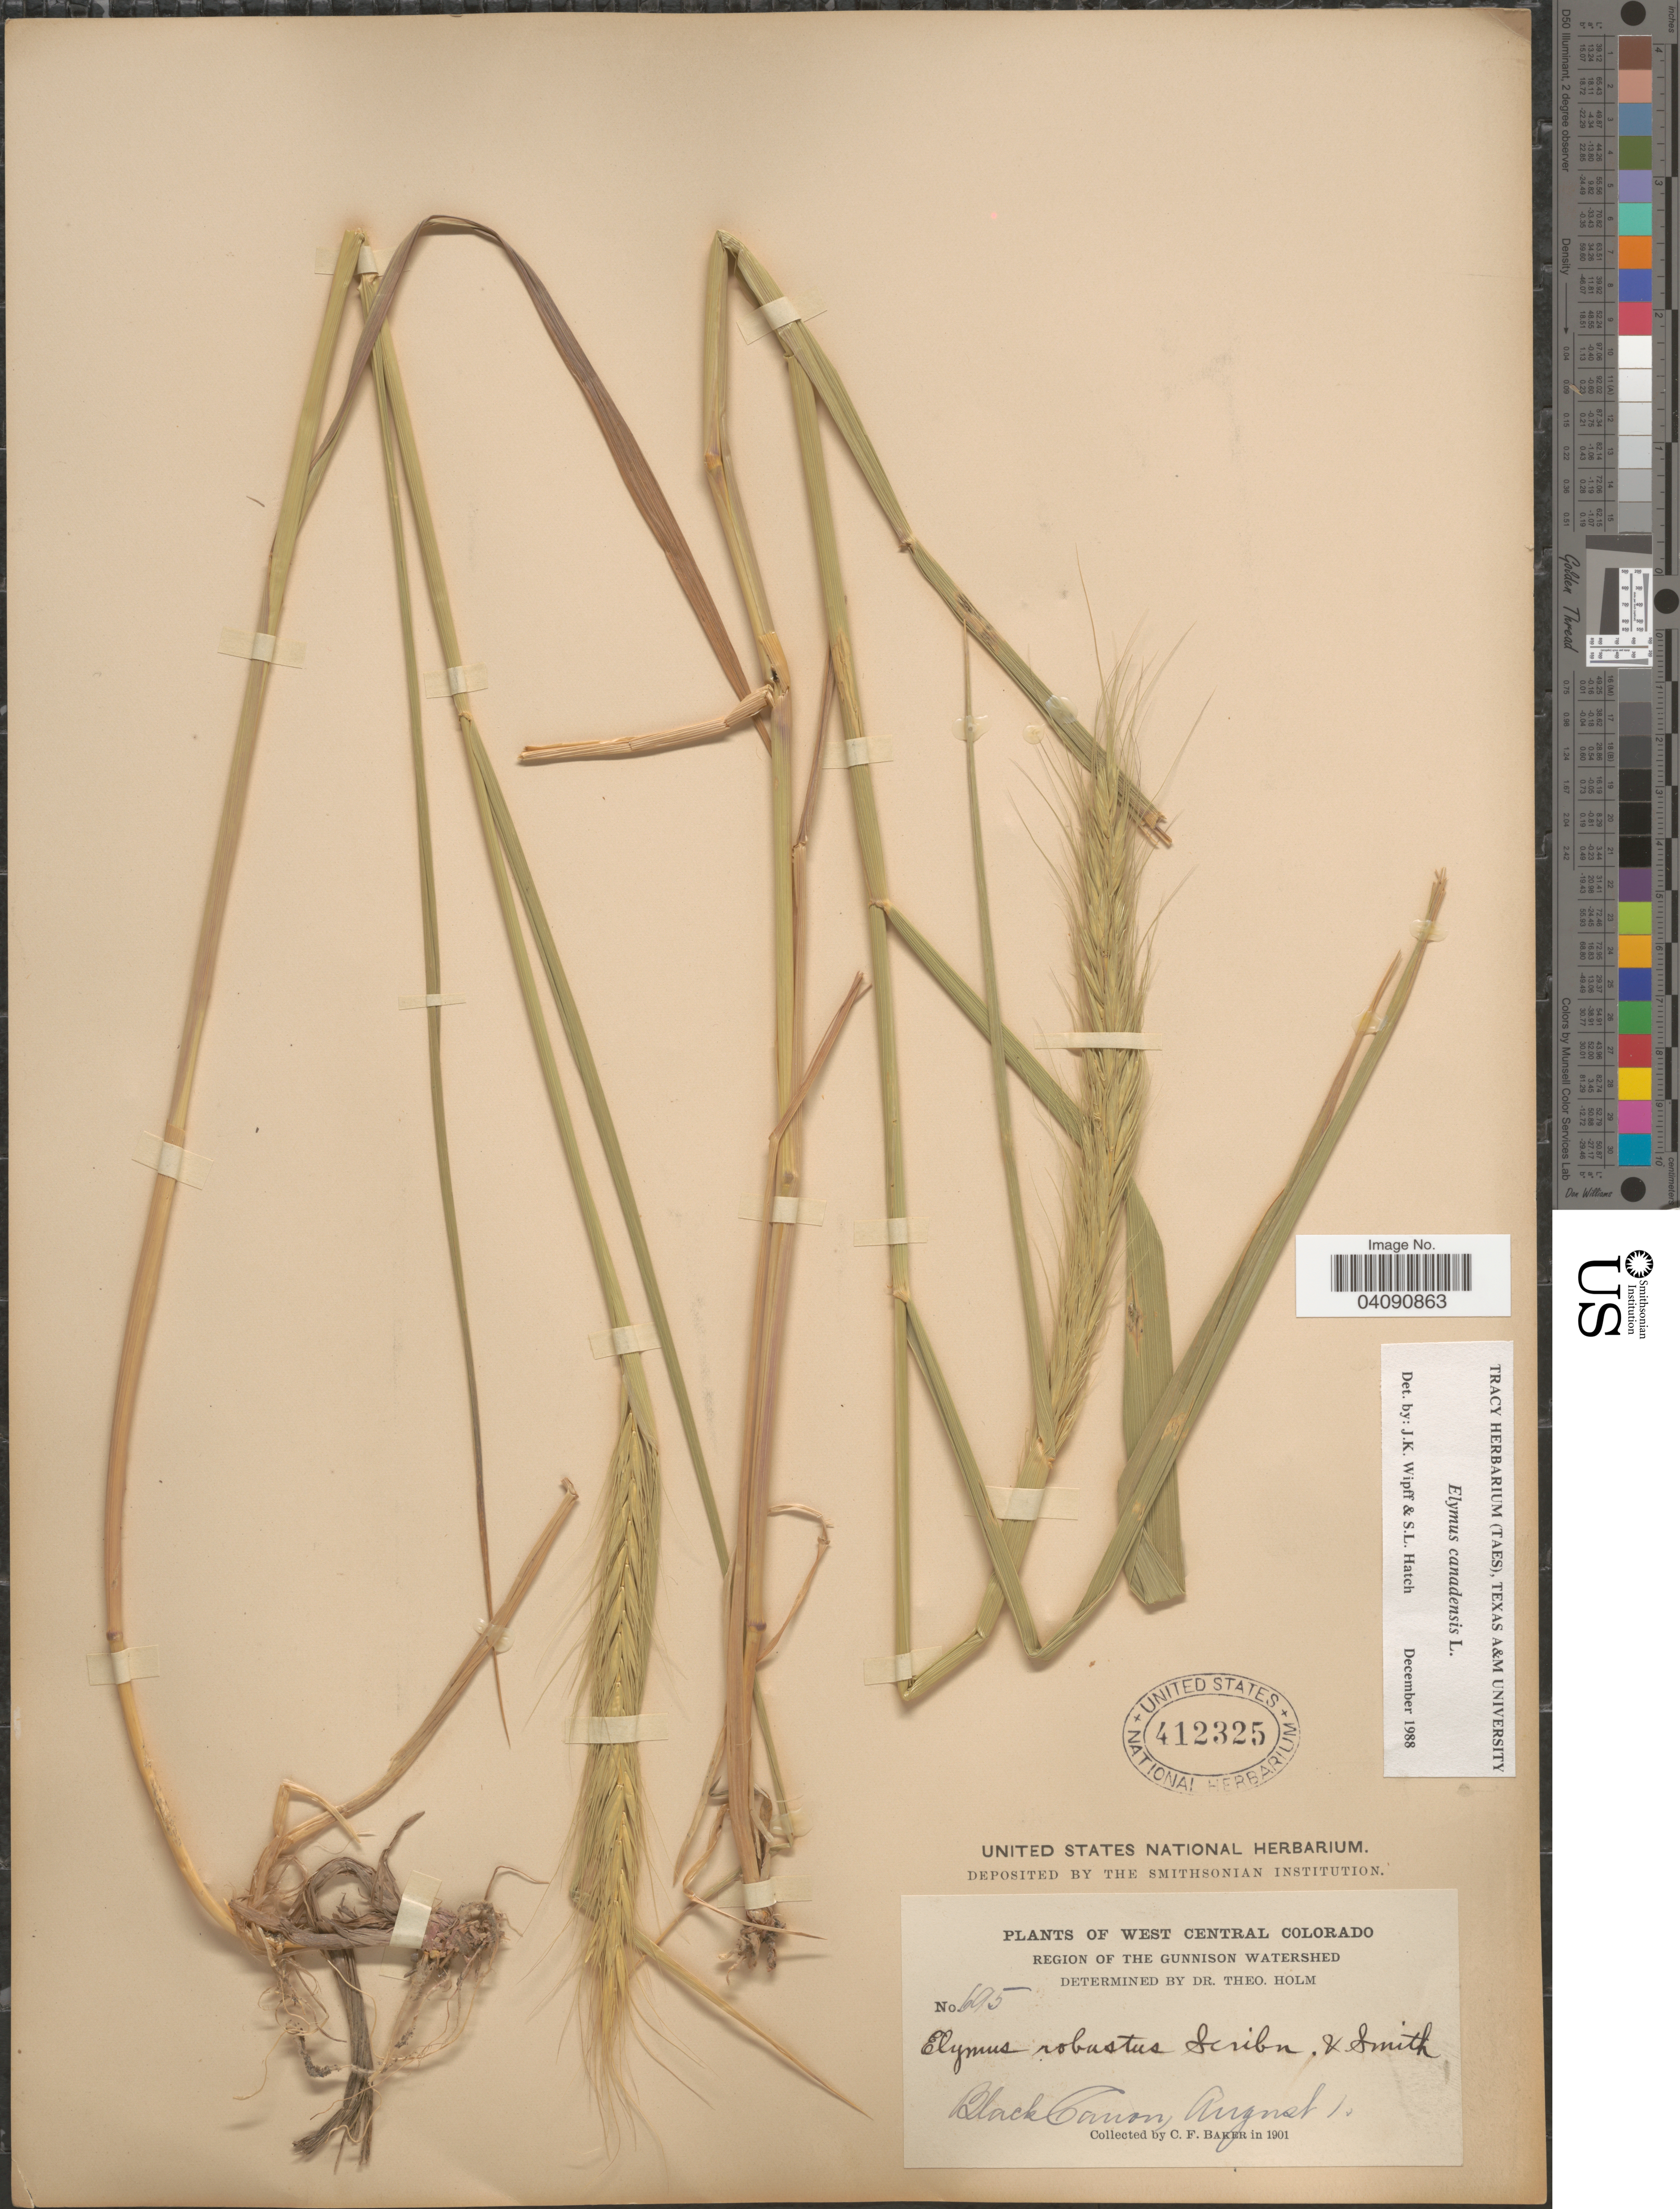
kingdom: Plantae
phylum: Tracheophyta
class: Liliopsida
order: Poales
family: Poaceae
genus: Elymus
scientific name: Elymus canadensis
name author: L.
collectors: C. F. Baker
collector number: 605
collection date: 1901-08-01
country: United States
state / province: Colorado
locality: West Central Colorado. Region of the Gunnison Watershed. Black Canon.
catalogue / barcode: US 412325